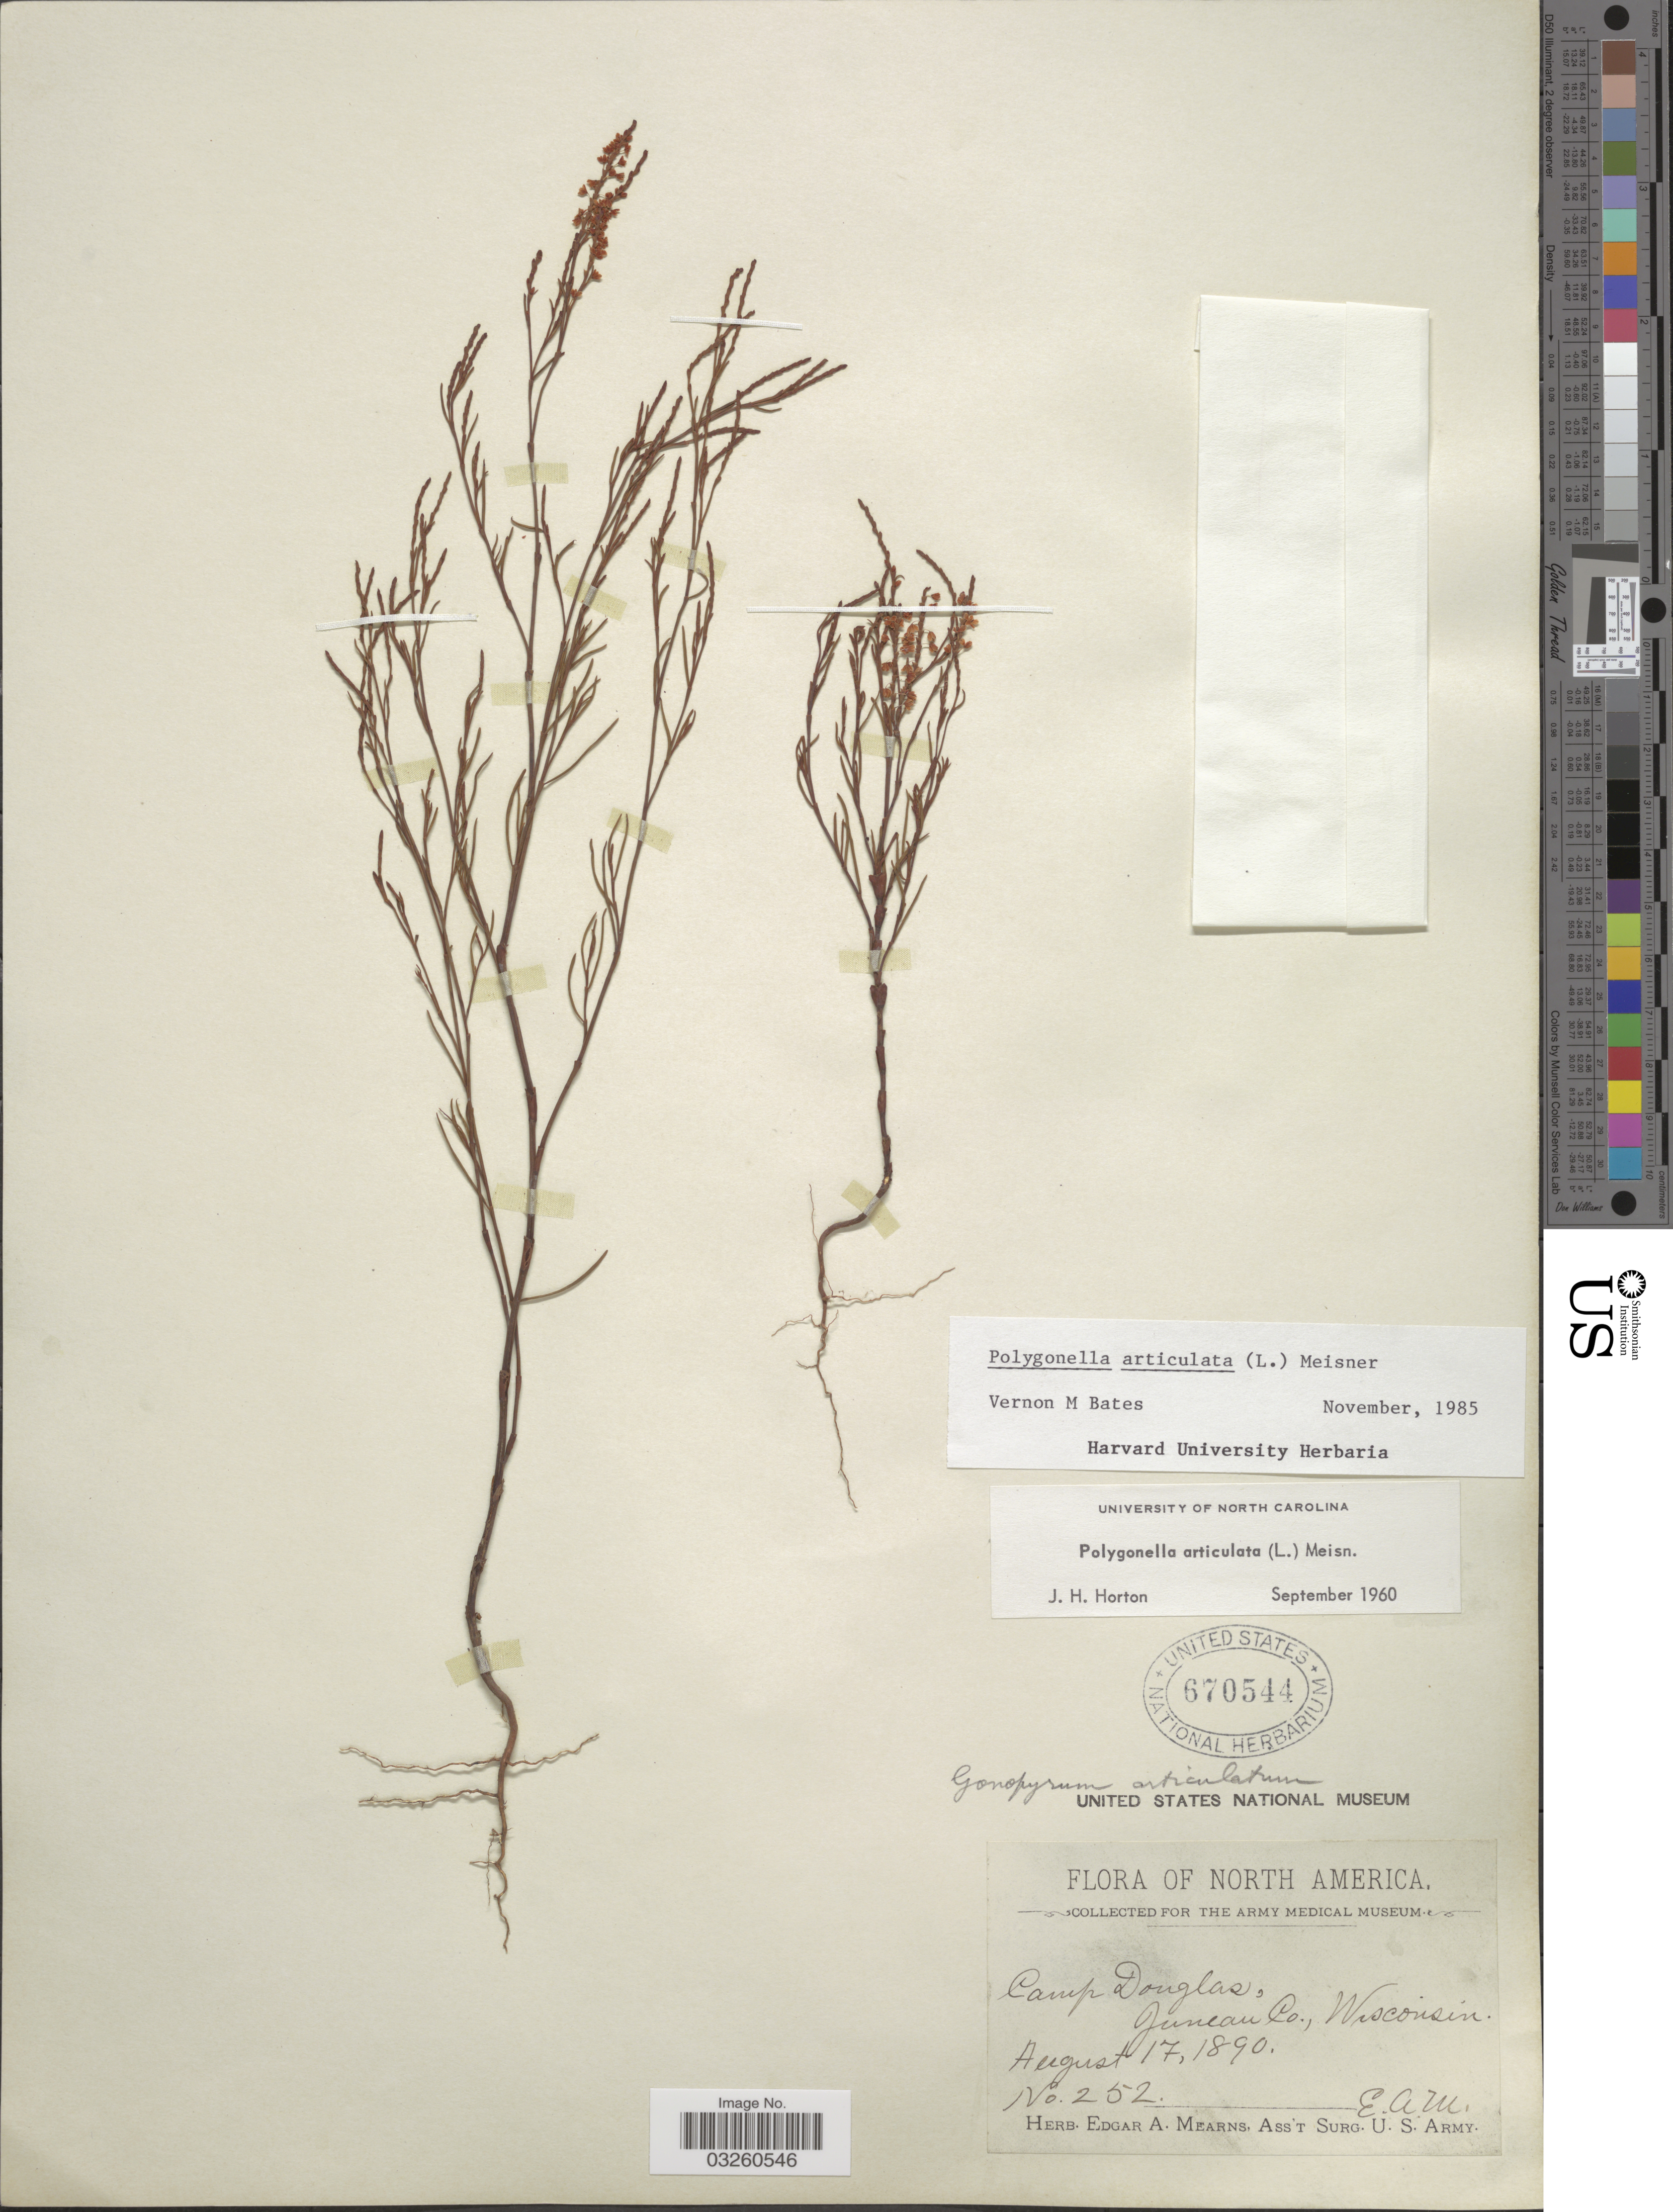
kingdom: Plantae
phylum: Tracheophyta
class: Magnoliopsida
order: Caryophyllales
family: Polygonaceae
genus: Polygonella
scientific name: Polygonella articulata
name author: (L.) Meisn.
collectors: E. A. Mearns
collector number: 252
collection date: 1890-08-17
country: United States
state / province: Wisconsin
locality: Camp Douglas, Junean Co.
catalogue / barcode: US 670544